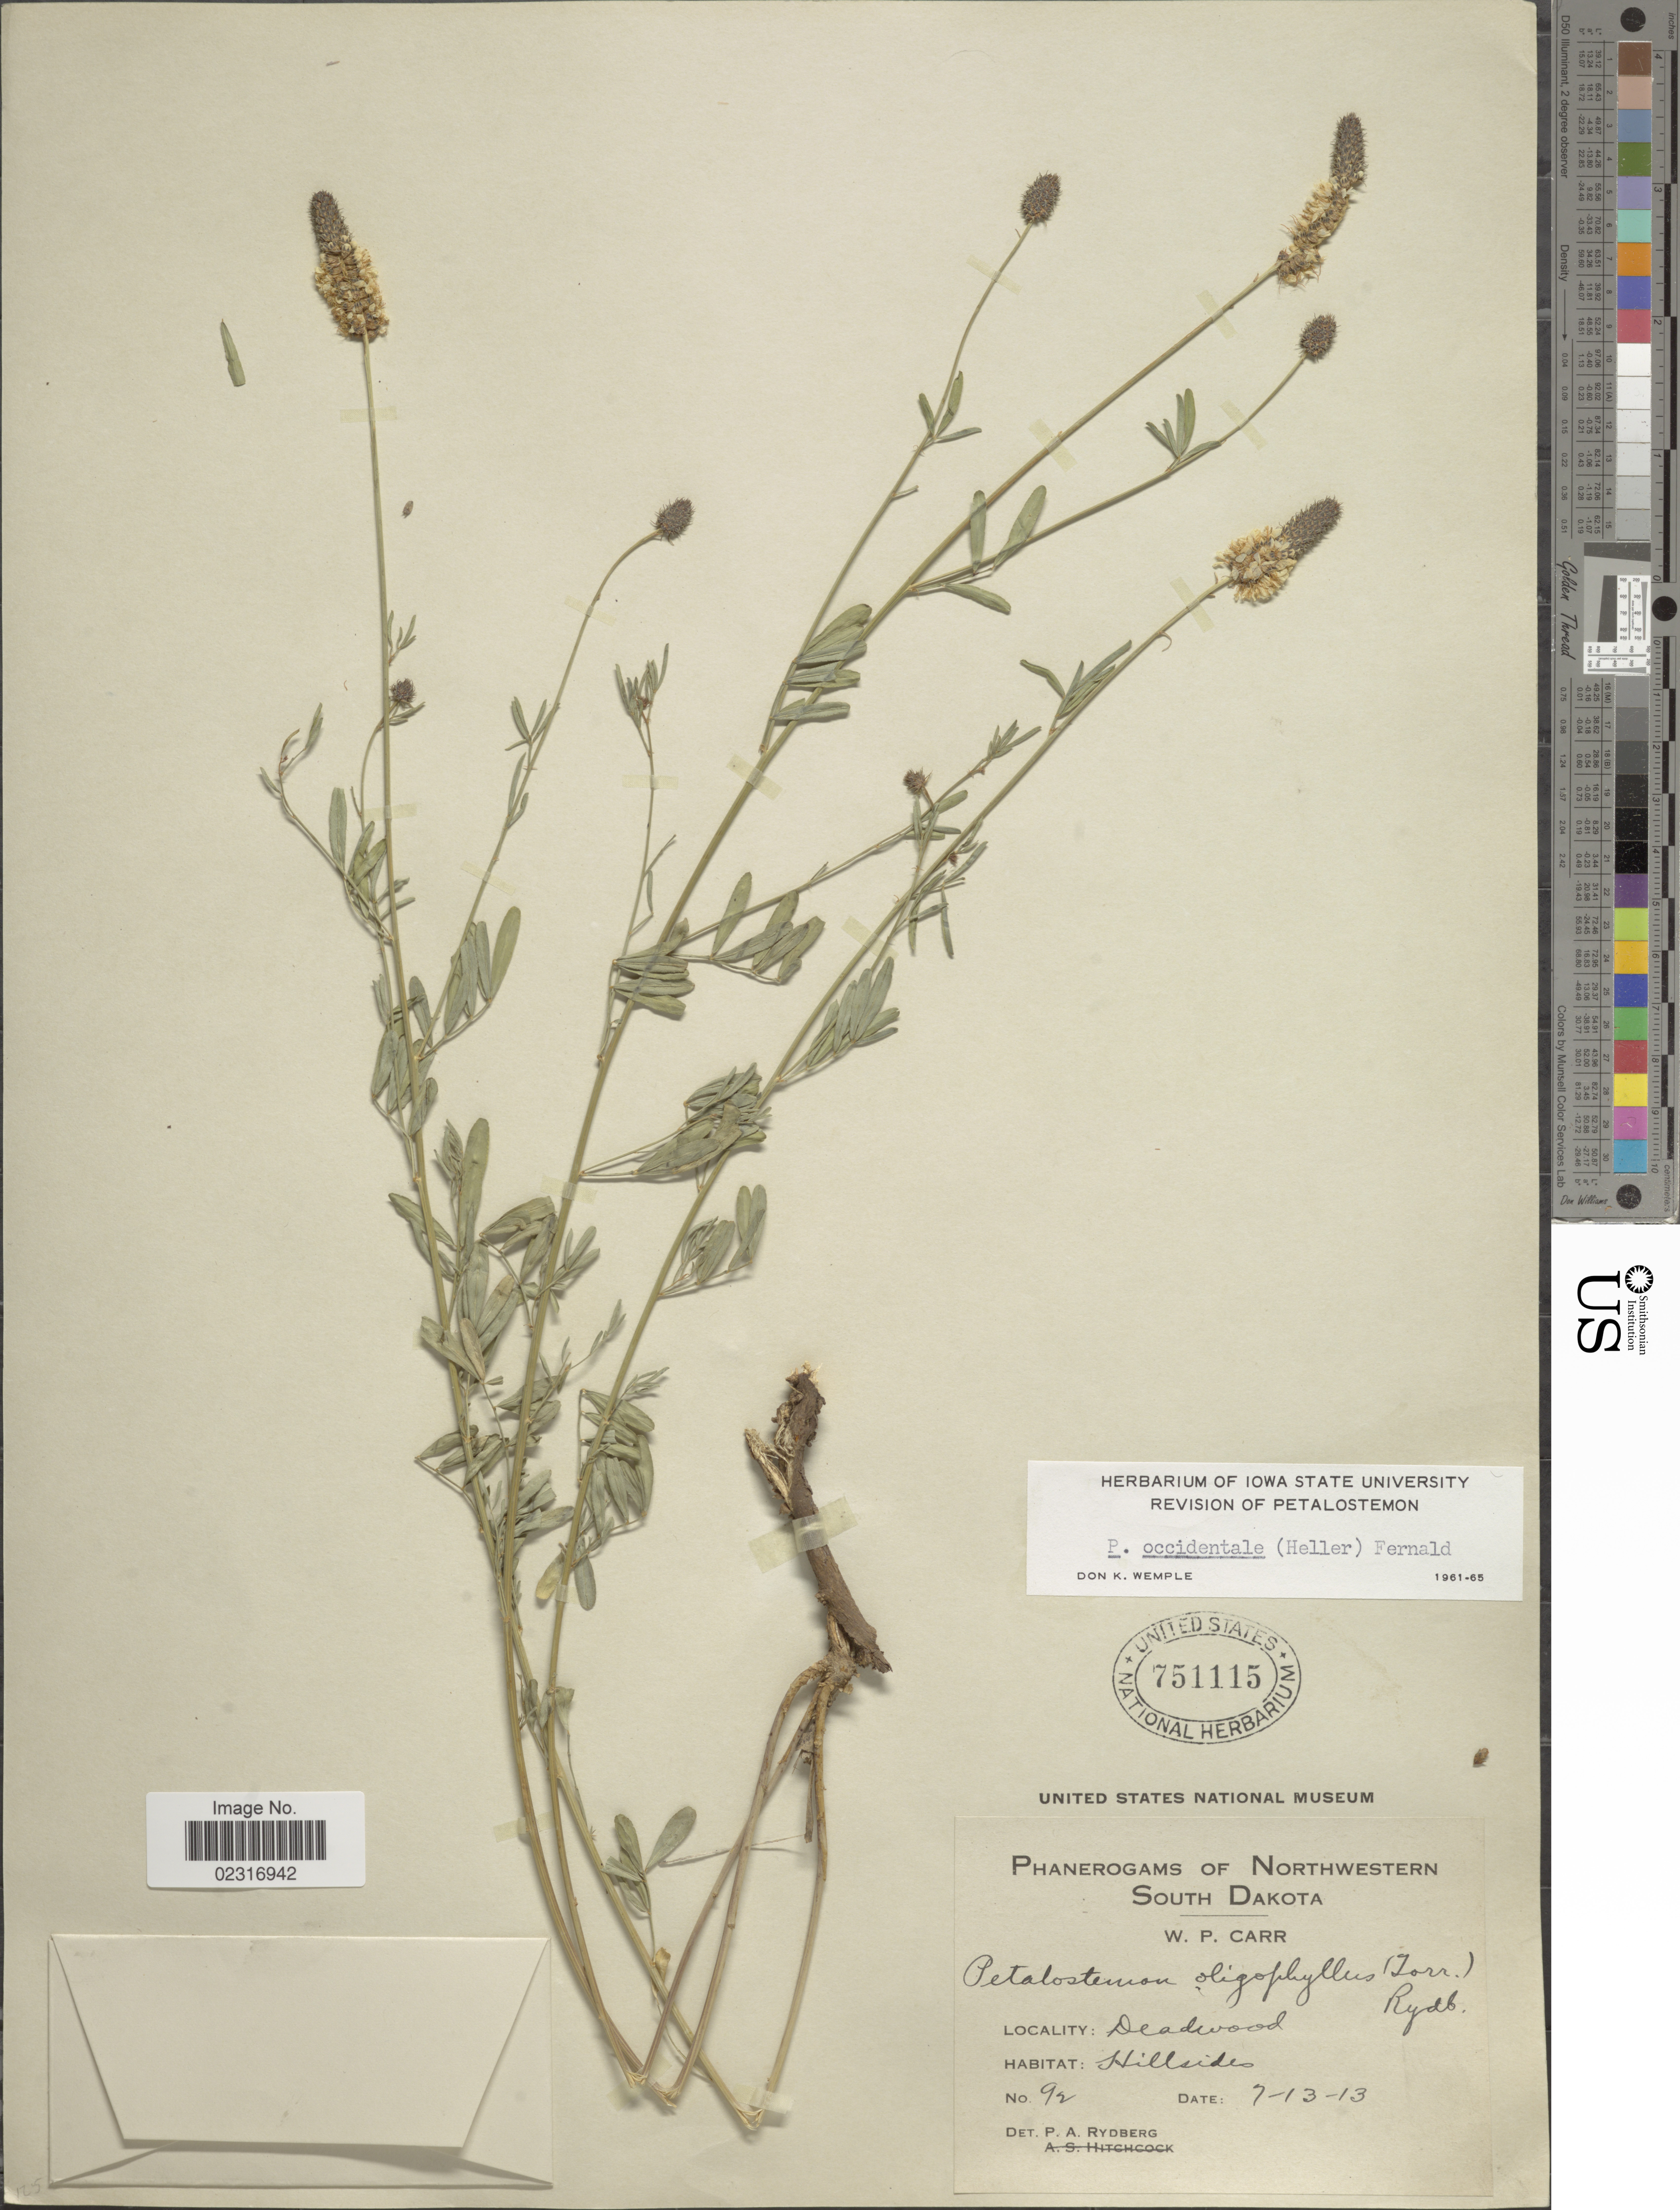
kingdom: Plantae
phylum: Tracheophyta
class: Magnoliopsida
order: Fabales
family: Fabaceae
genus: Dalea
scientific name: Dalea candida var. oligophylla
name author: (Torr) Shinners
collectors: W. Carr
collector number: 92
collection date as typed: Transcribed d/m/y: 13/7/13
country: United States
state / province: South Dakota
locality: Northwestern South Dakota. Deadwood.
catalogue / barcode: US 751115